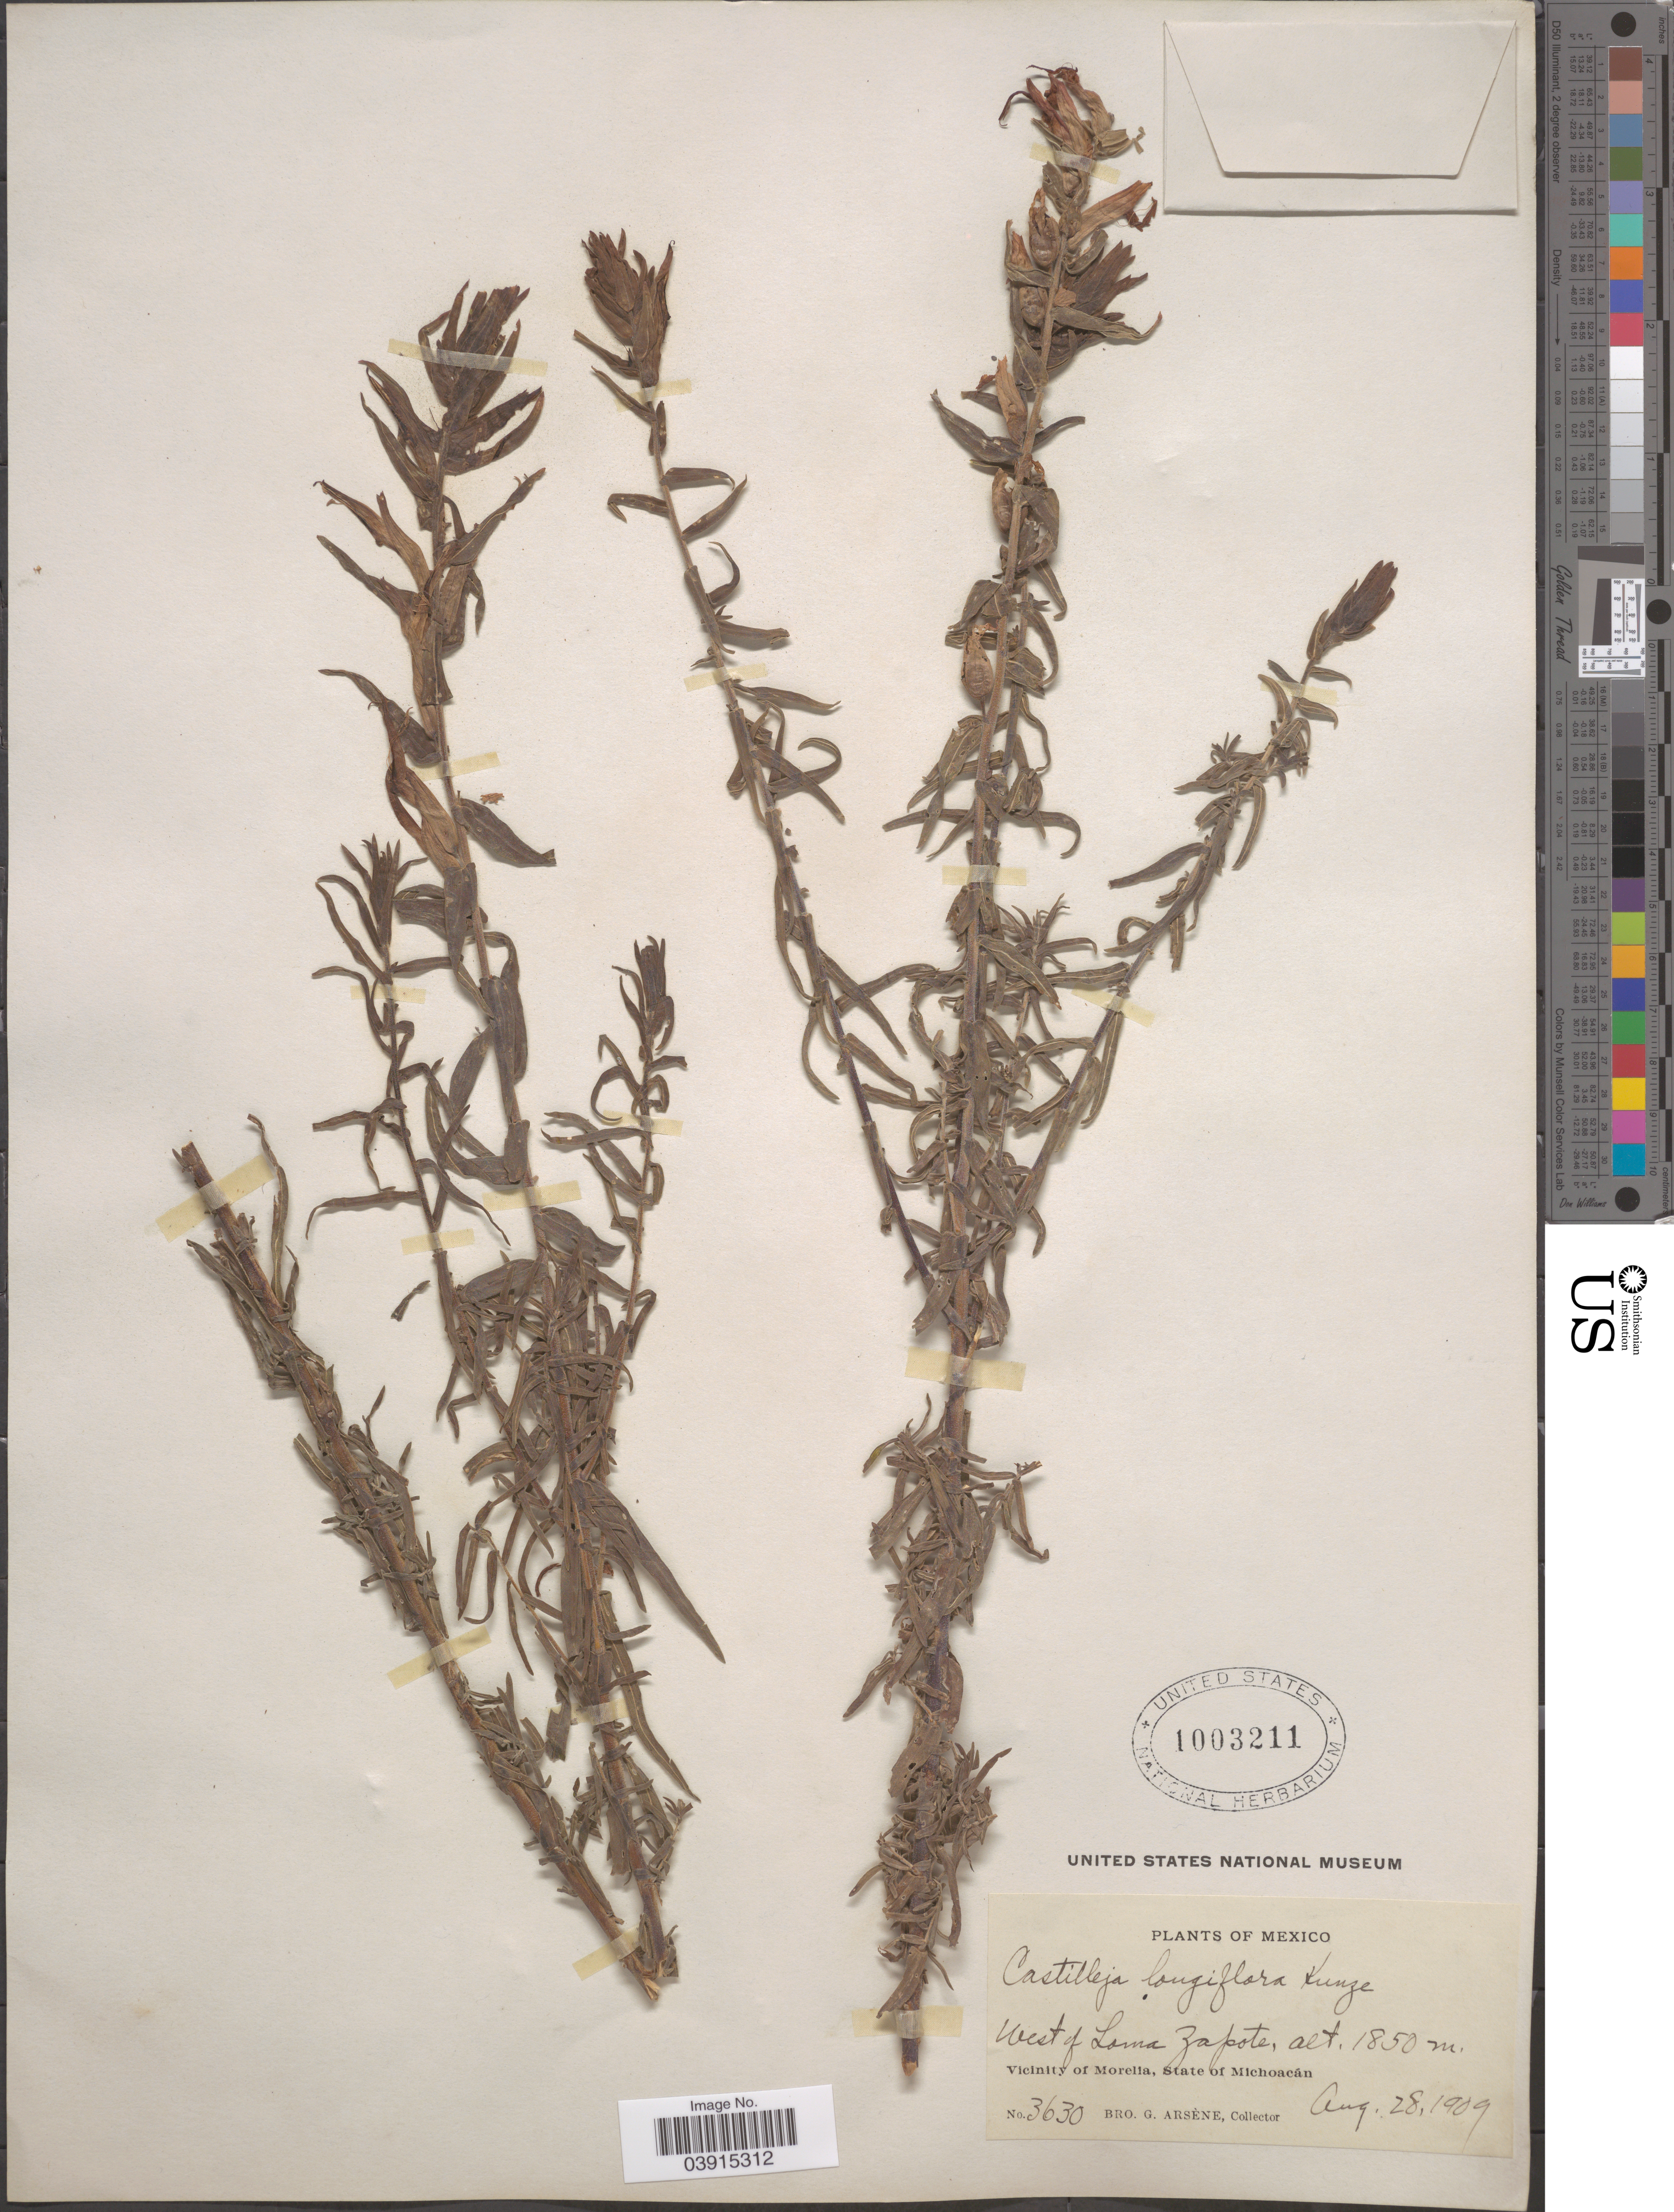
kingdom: Plantae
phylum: Tracheophyta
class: Magnoliopsida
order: Lamiales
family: Orobanchaceae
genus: Castilleja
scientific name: Castilleja longiflora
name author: Kunze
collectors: Bro. G. Arsène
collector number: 3630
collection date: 1909-08-28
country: Mexico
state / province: Michoacán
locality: West of Loma Zapote. Vicinity of Morelia.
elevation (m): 1850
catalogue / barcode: US 1003211